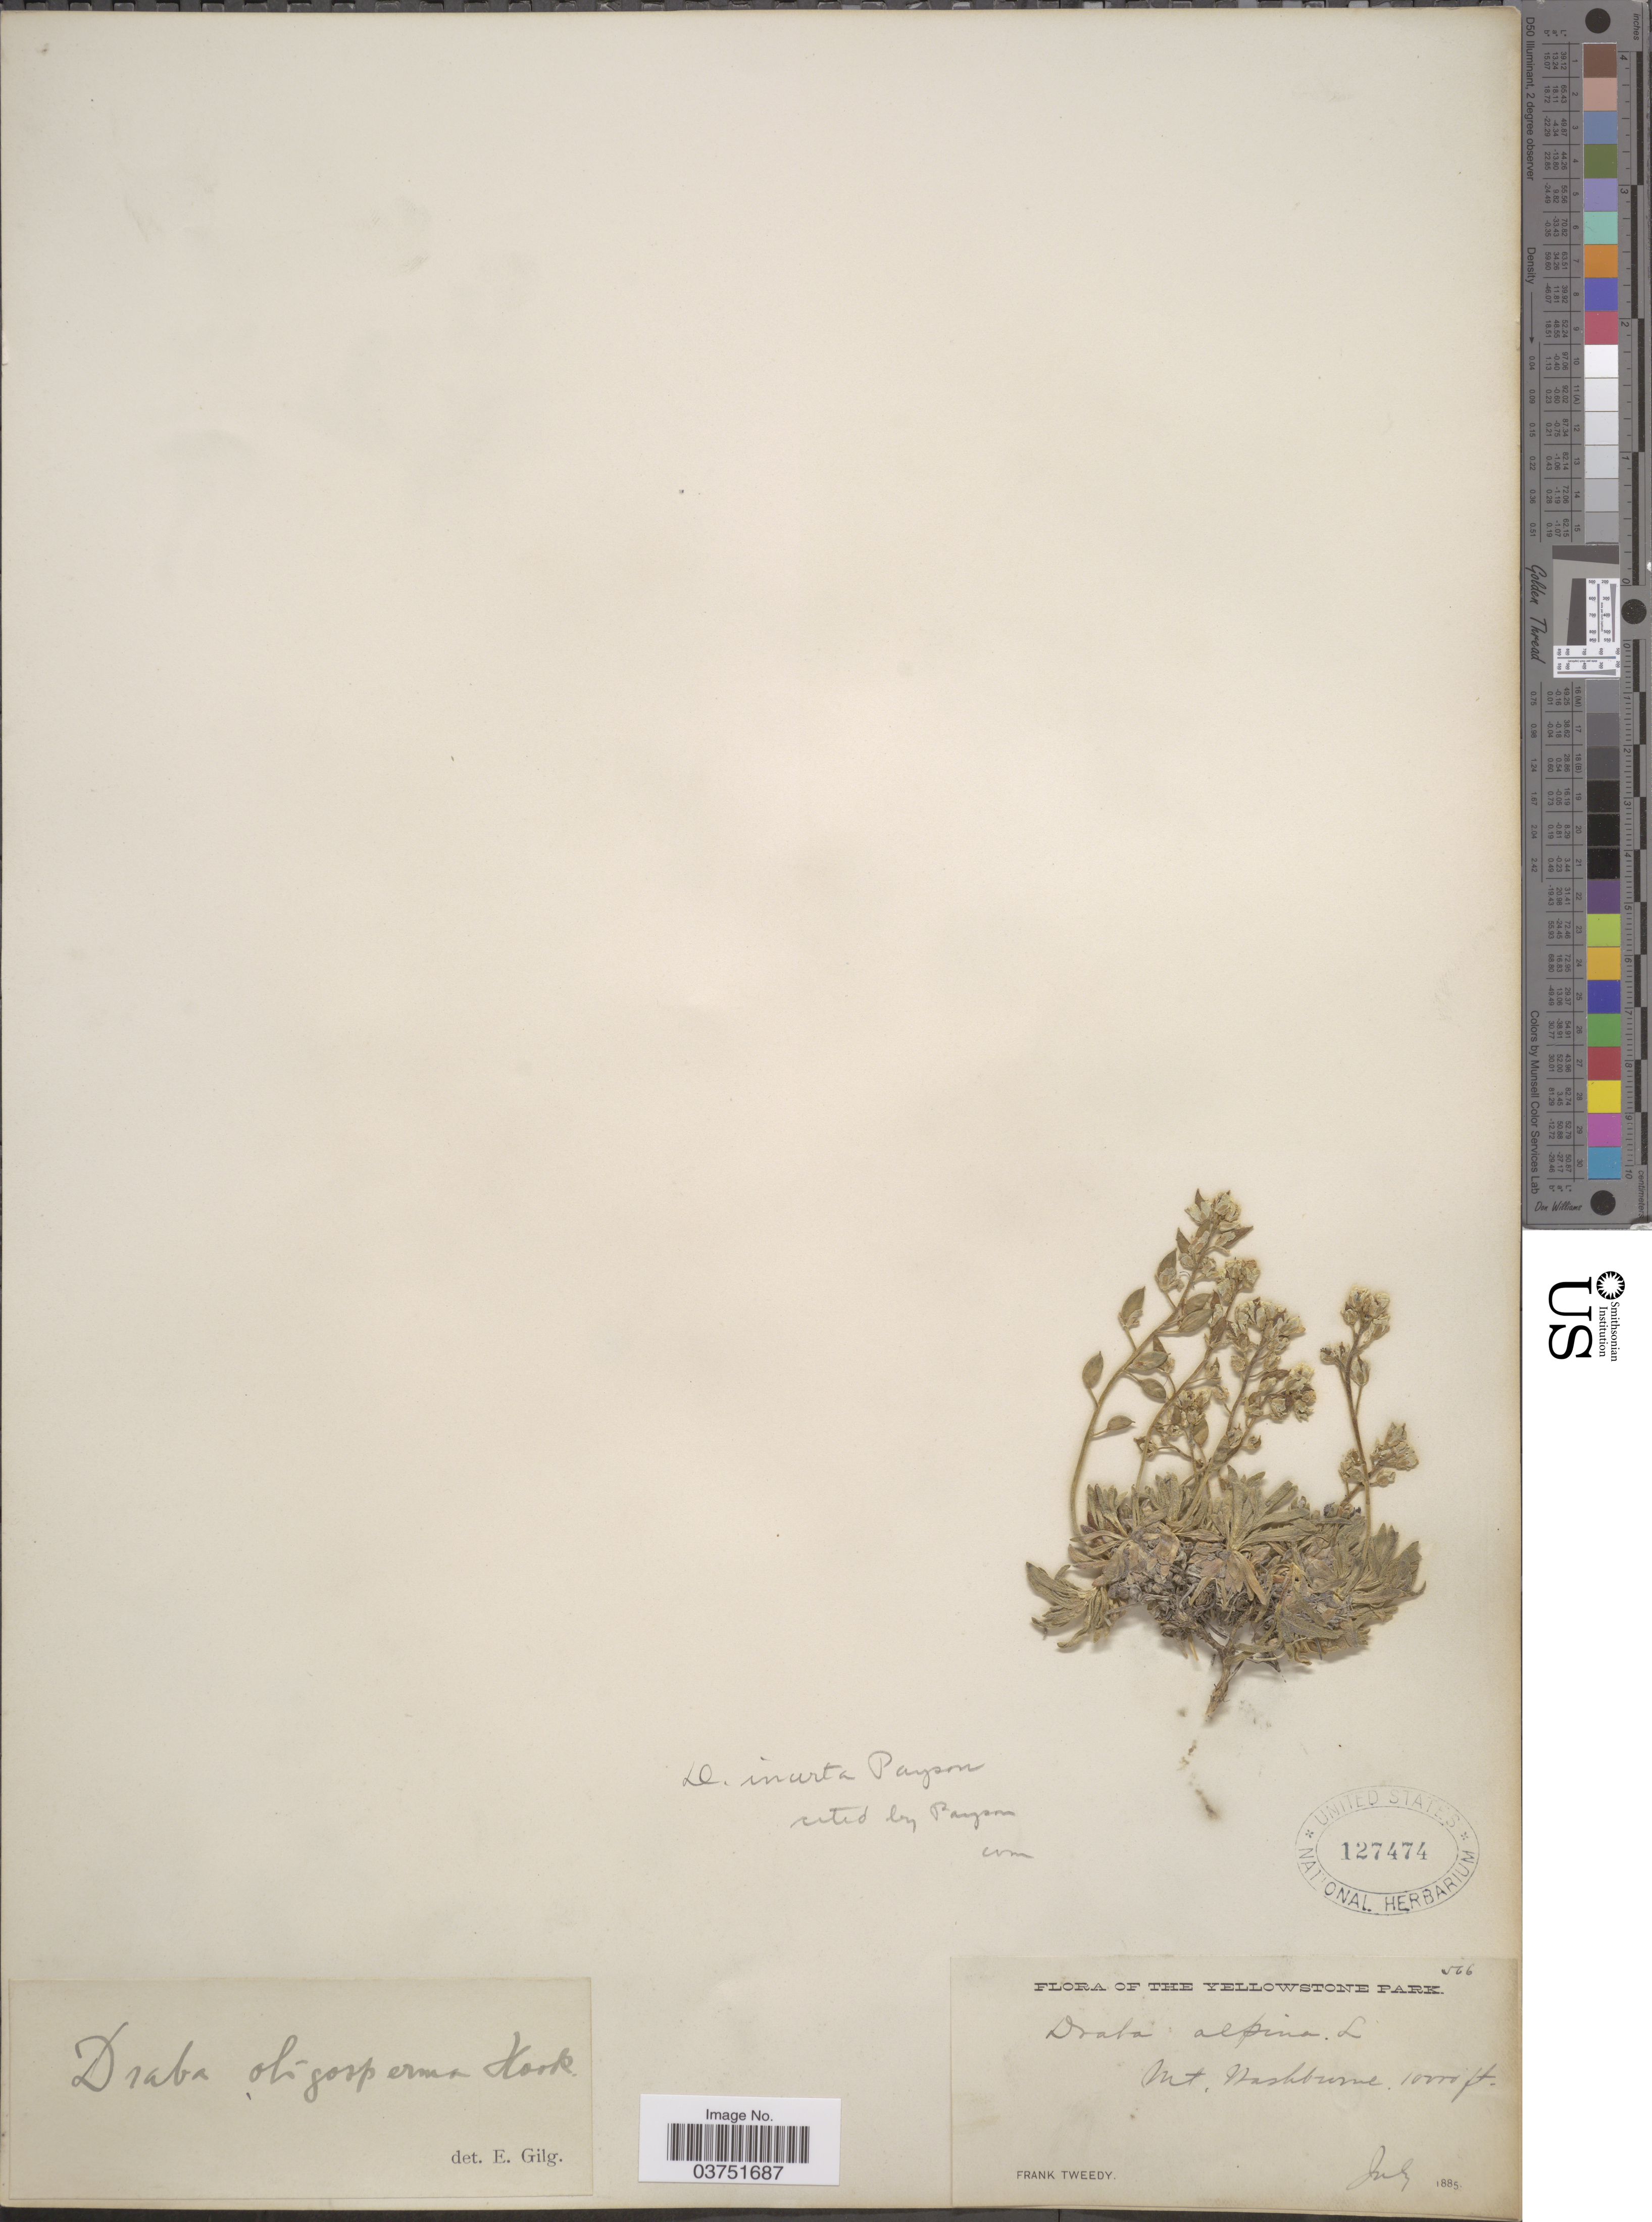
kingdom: Plantae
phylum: Tracheophyta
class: Magnoliopsida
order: Brassicales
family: Brassicaceae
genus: Draba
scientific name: Draba incerta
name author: Payson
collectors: F. Tweedy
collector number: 566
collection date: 1885-07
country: United States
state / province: Wyoming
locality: Yellowstone Park. Mt. Washburn.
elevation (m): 3048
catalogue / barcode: US 127474